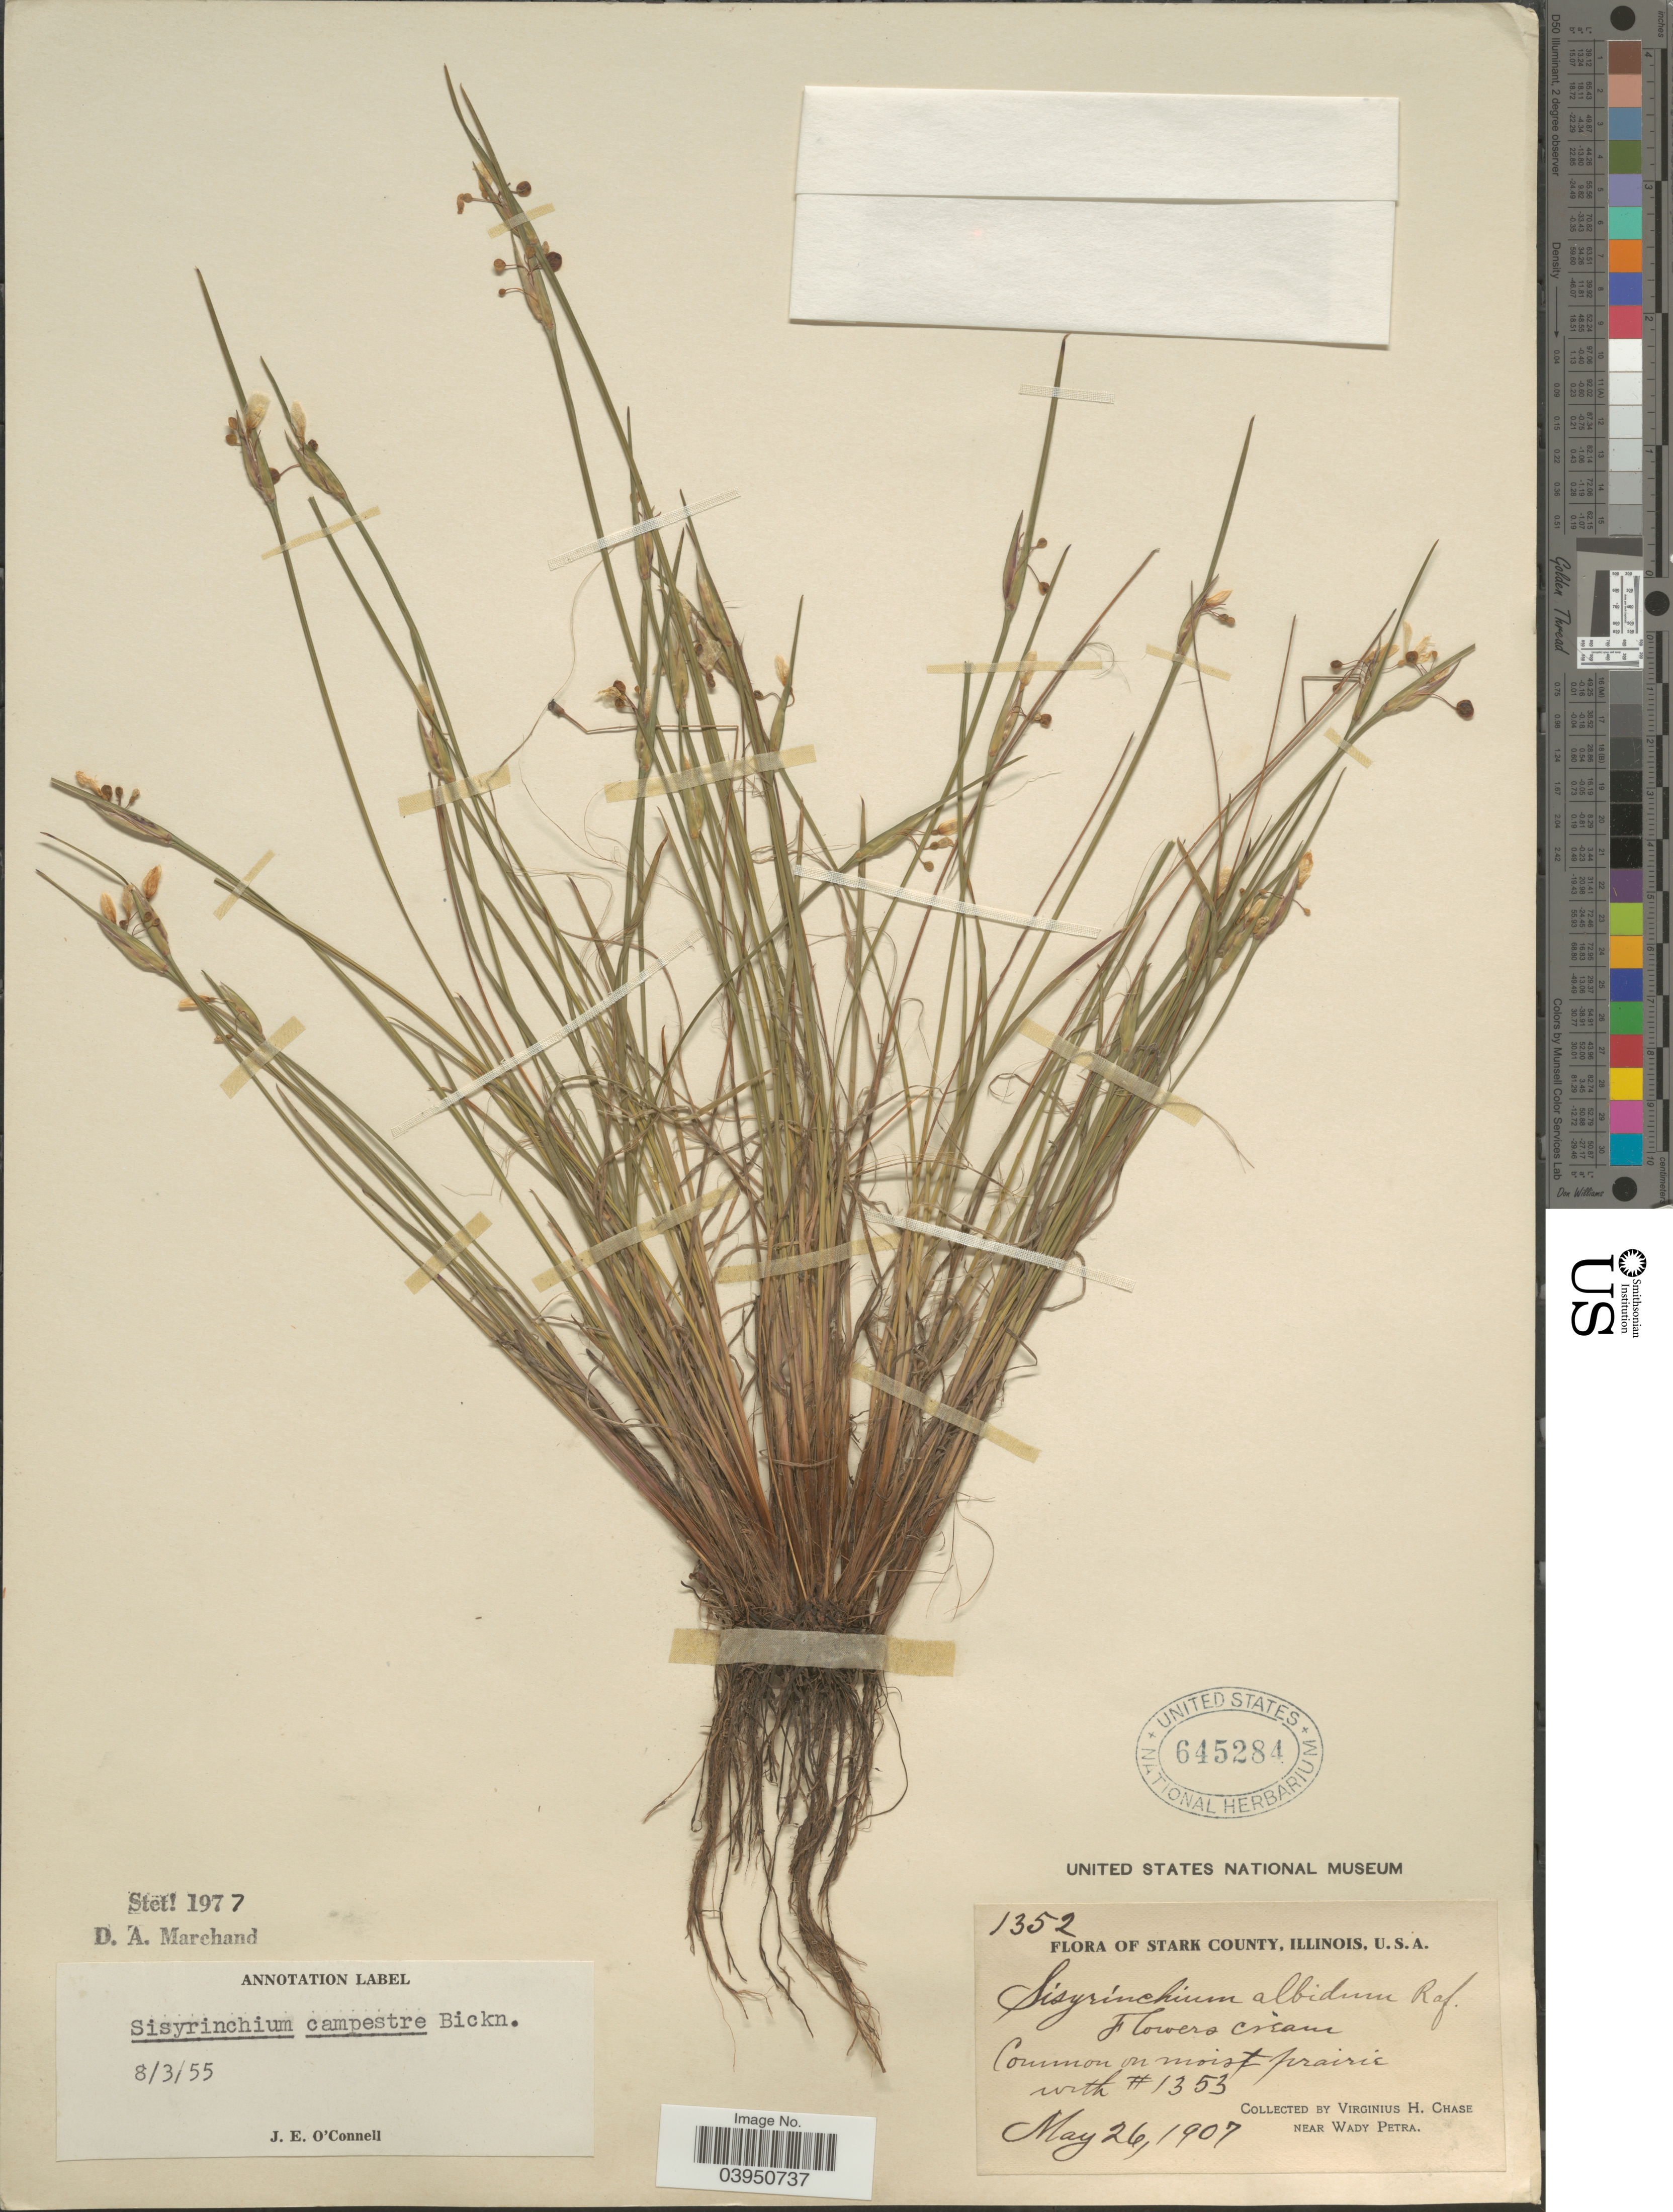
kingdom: Plantae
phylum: Tracheophyta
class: Liliopsida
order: Asparagales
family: Iridaceae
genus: Sisyrinchium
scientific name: Sisyrinchium campestre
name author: E.P. Bicknell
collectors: V. H. Chase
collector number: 1352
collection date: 1907-05-26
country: United States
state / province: Illinois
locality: Stark County. Near Wady Petra.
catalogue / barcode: US 645284